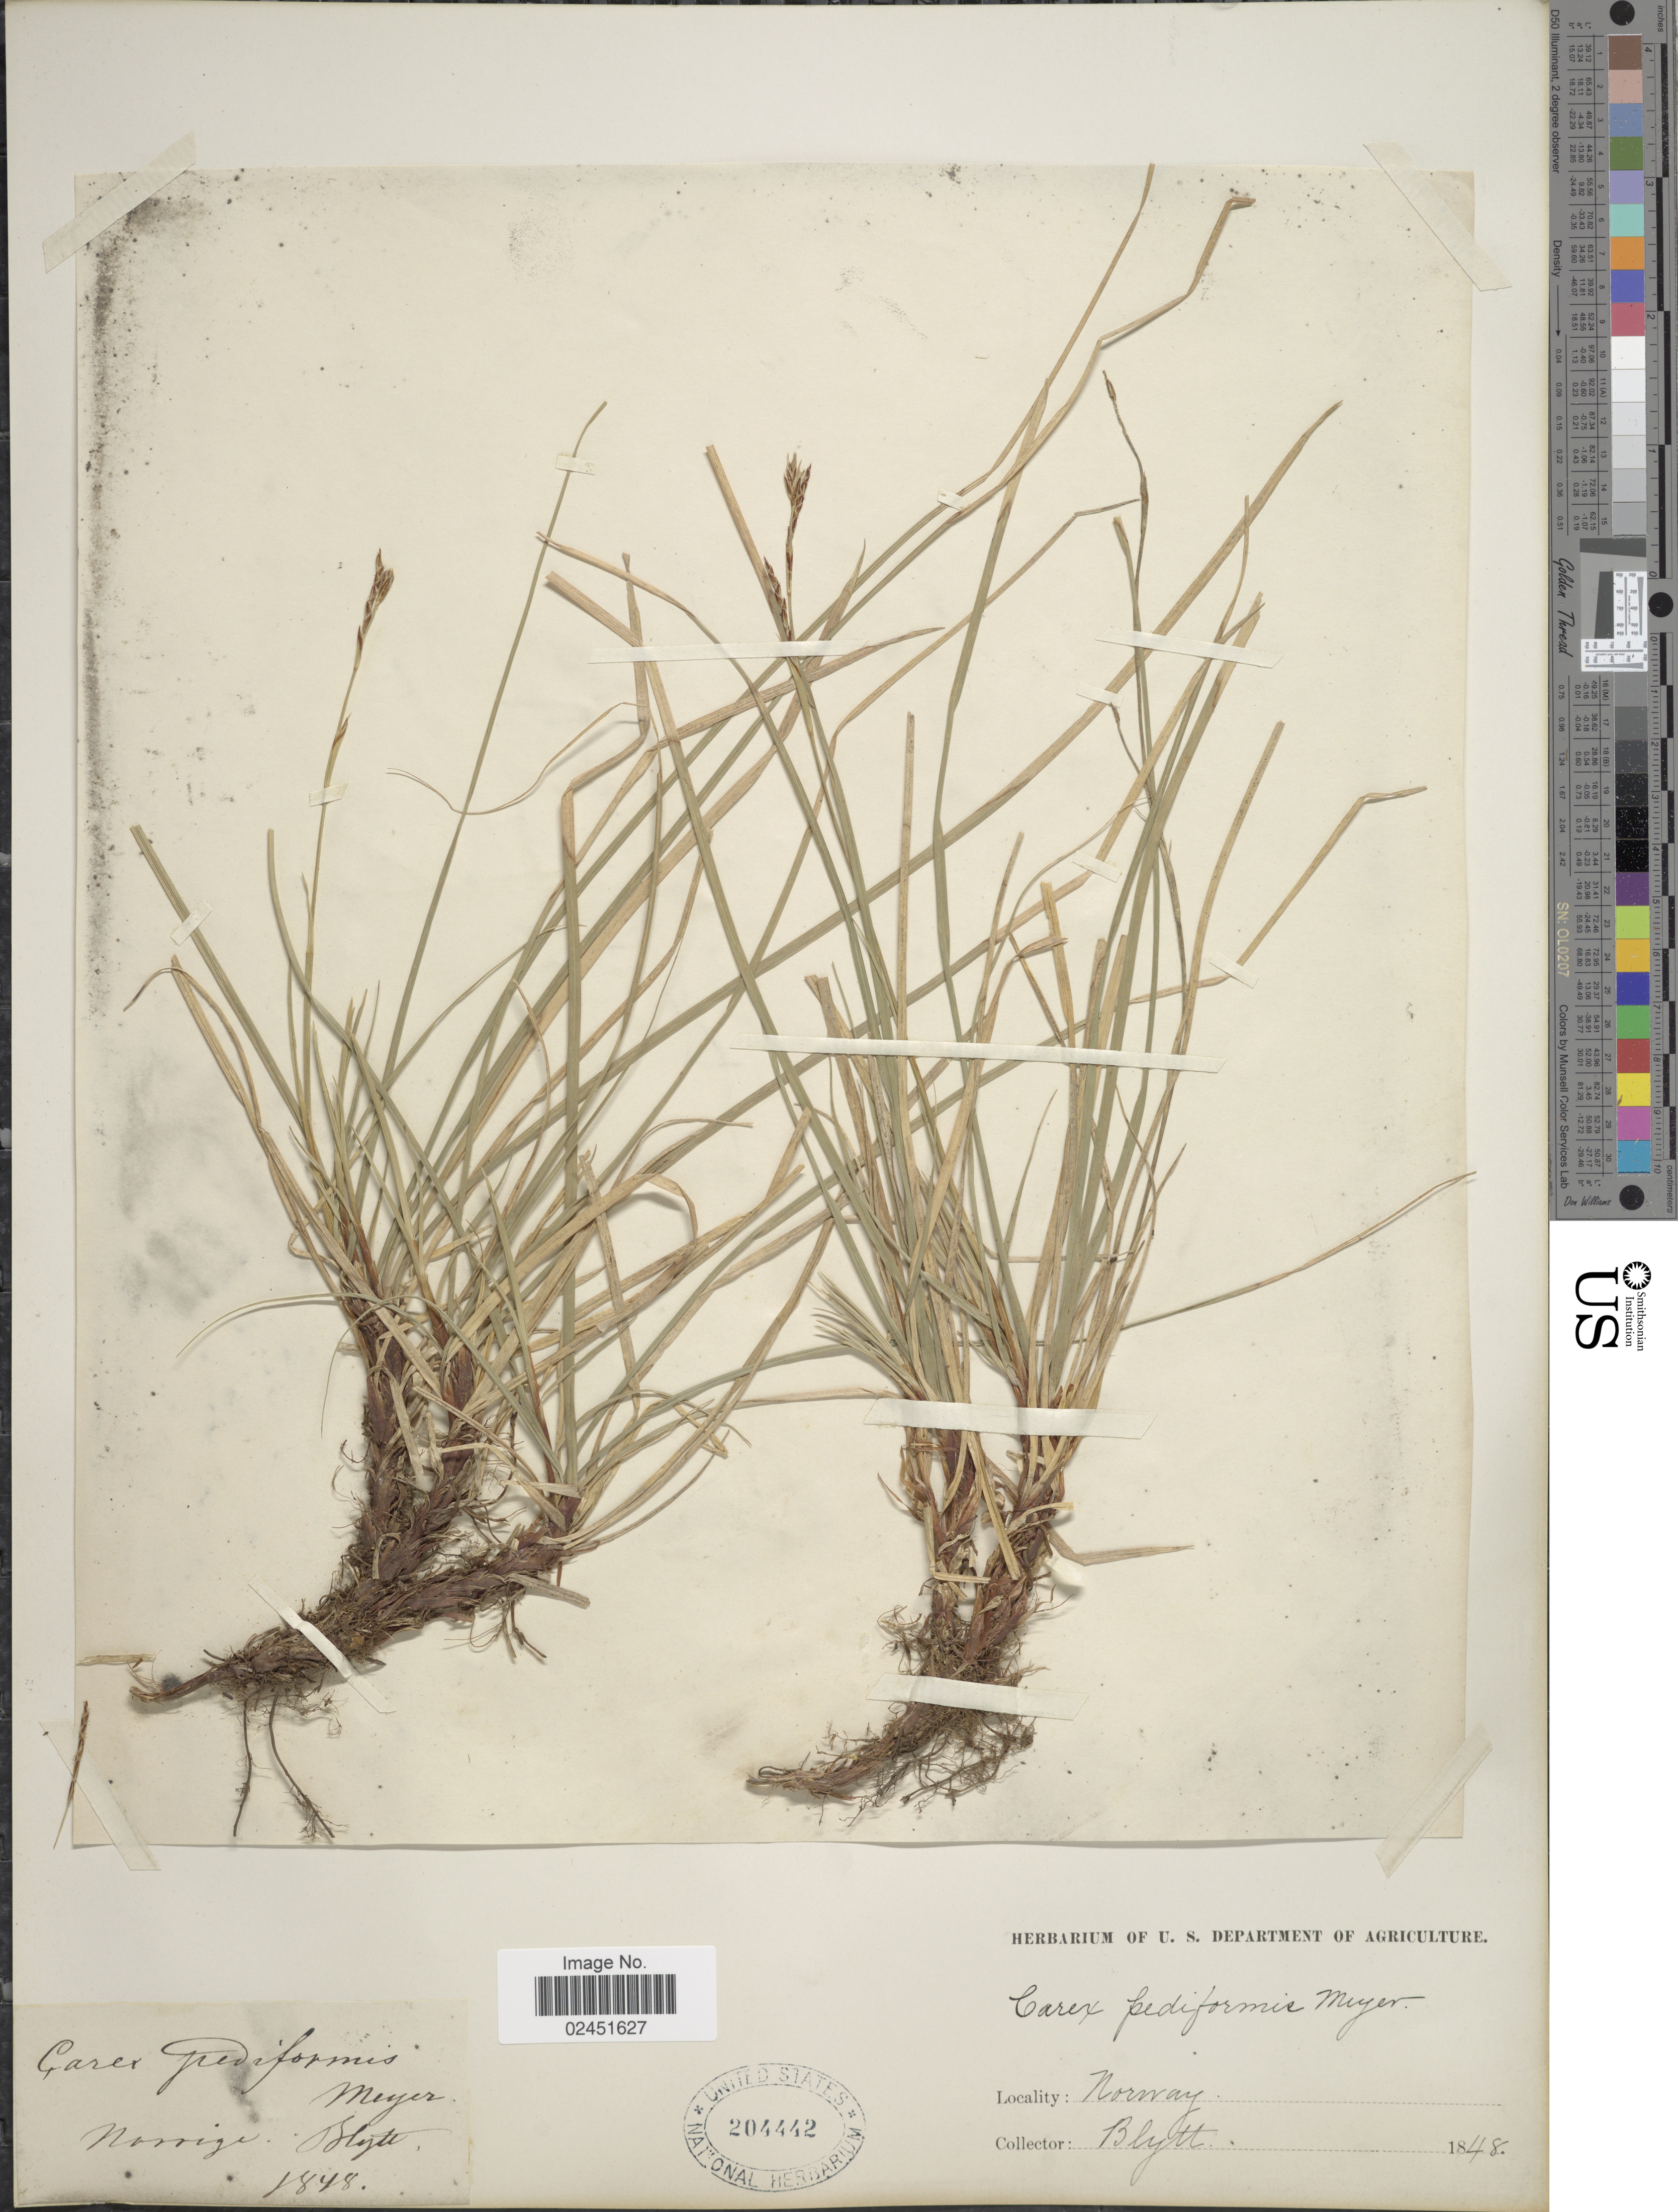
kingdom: Plantae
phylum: Tracheophyta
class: Liliopsida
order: Poales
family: Cyperaceae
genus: Carex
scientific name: Carex pediformis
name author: C.A. Mey.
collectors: Blytt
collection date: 1848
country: Norway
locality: Norrige.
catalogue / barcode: US 204442